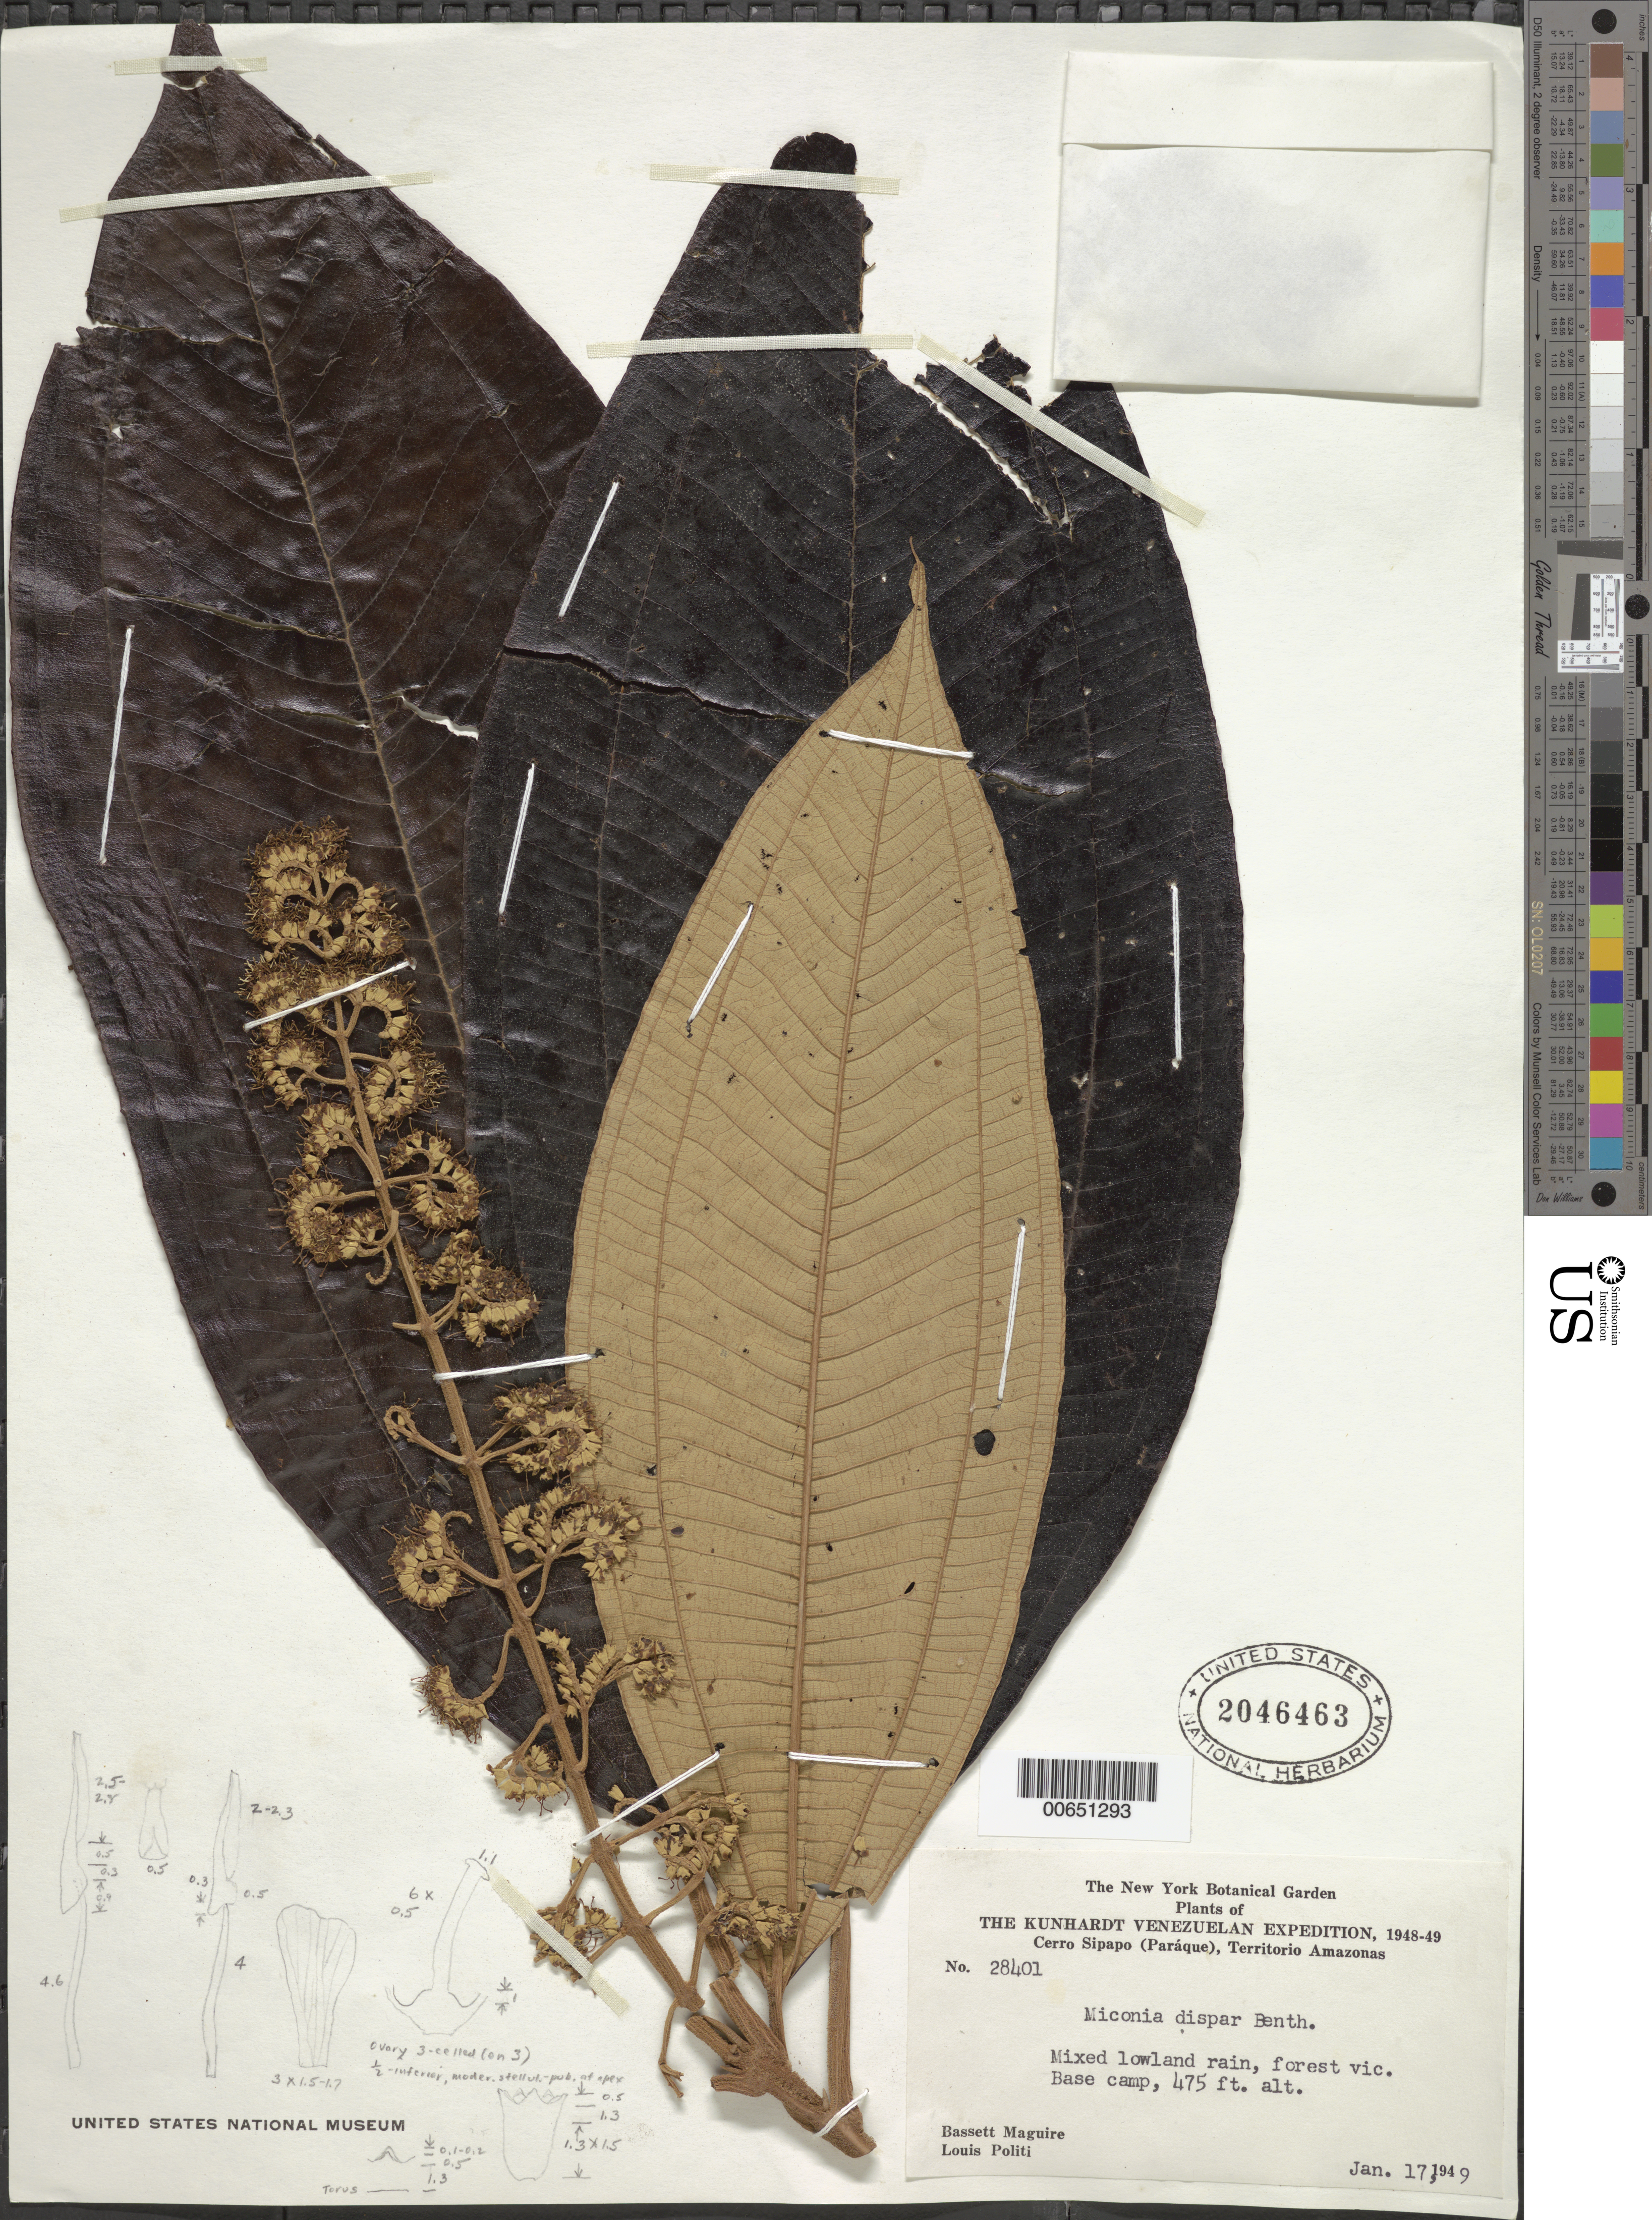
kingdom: Plantae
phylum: Tracheophyta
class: Magnoliopsida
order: Myrtales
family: Melastomataceae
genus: Miconia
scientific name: Miconia dispar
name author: Benth.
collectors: B. Maguire & L. Politi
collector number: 28401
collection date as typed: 17-Jan-49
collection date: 1949-01-17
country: Venezuela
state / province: Amazonas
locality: Cerro Sipapo (Paráque), Base Camp, Río Cuao, Río Orinoco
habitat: Mixed lowland rainforest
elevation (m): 475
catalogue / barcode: US 2046463